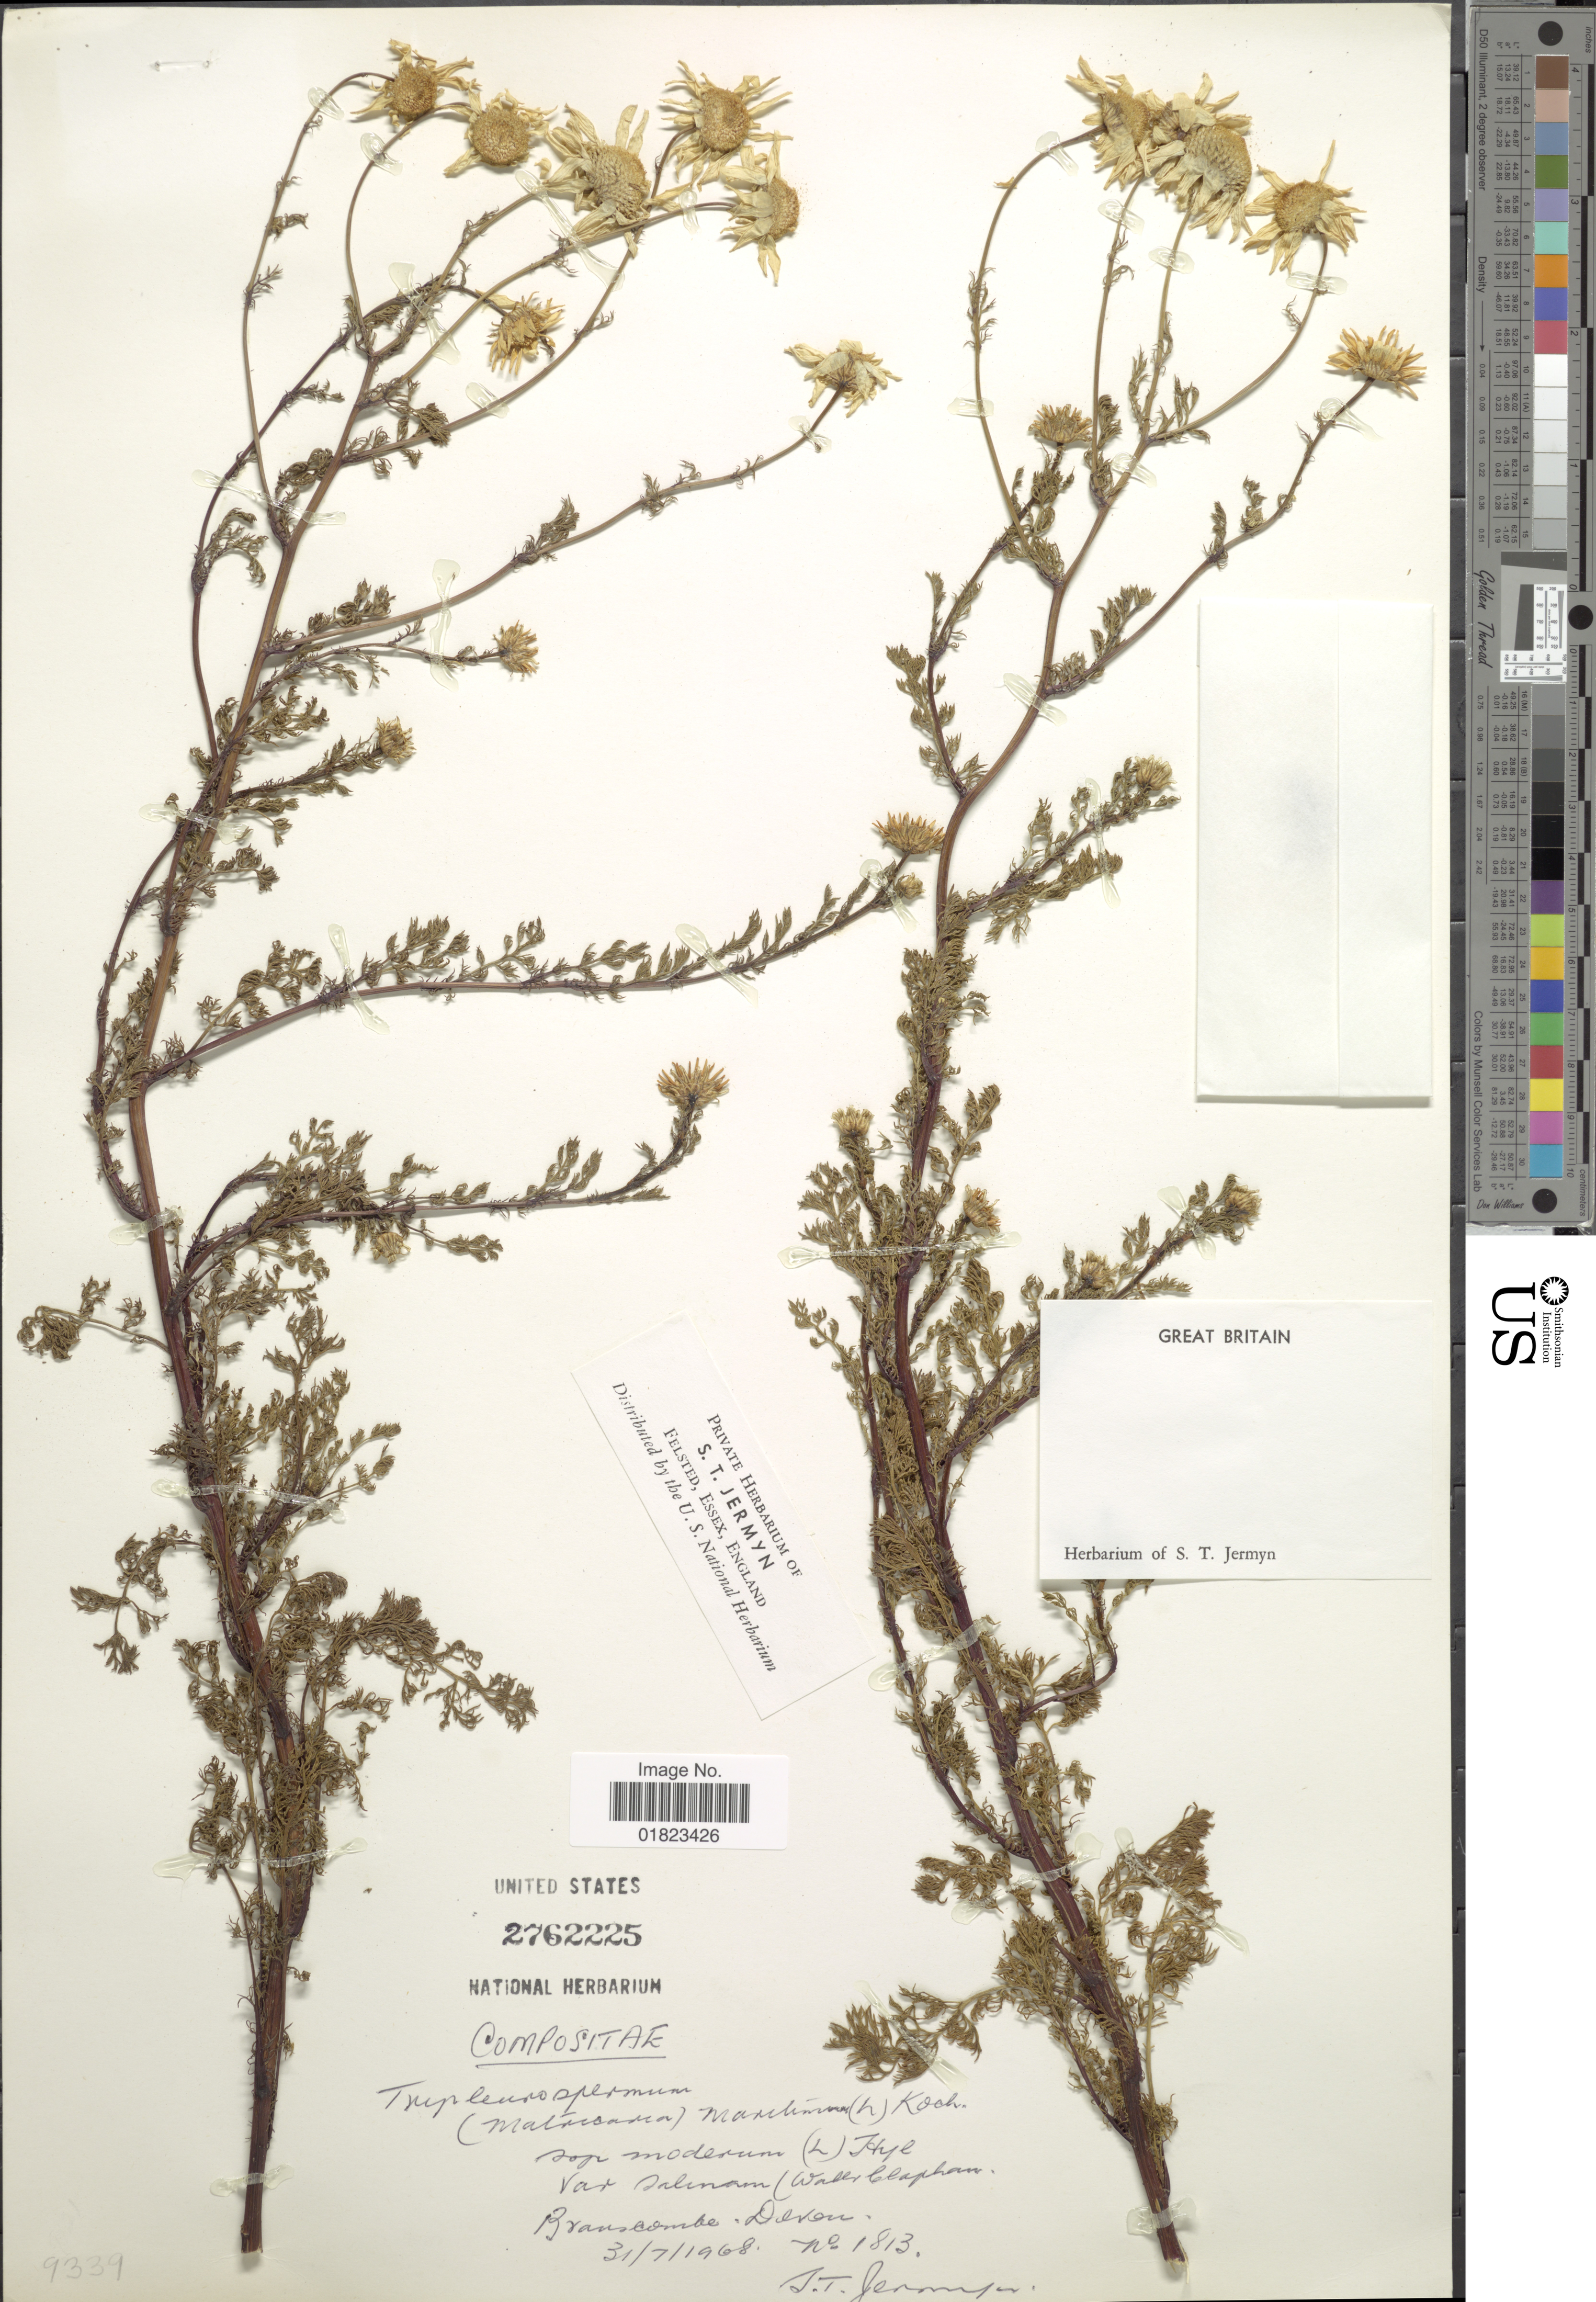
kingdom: Plantae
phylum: Tracheophyta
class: Magnoliopsida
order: Asterales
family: Asteraceae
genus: Tripleurospermum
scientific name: Tripleurospermum perforatum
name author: (Mérat) Laínz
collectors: S. Jermyn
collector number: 1813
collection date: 1968-07-31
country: United Kingdom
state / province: England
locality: Branscombe, Devon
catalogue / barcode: US 2762225